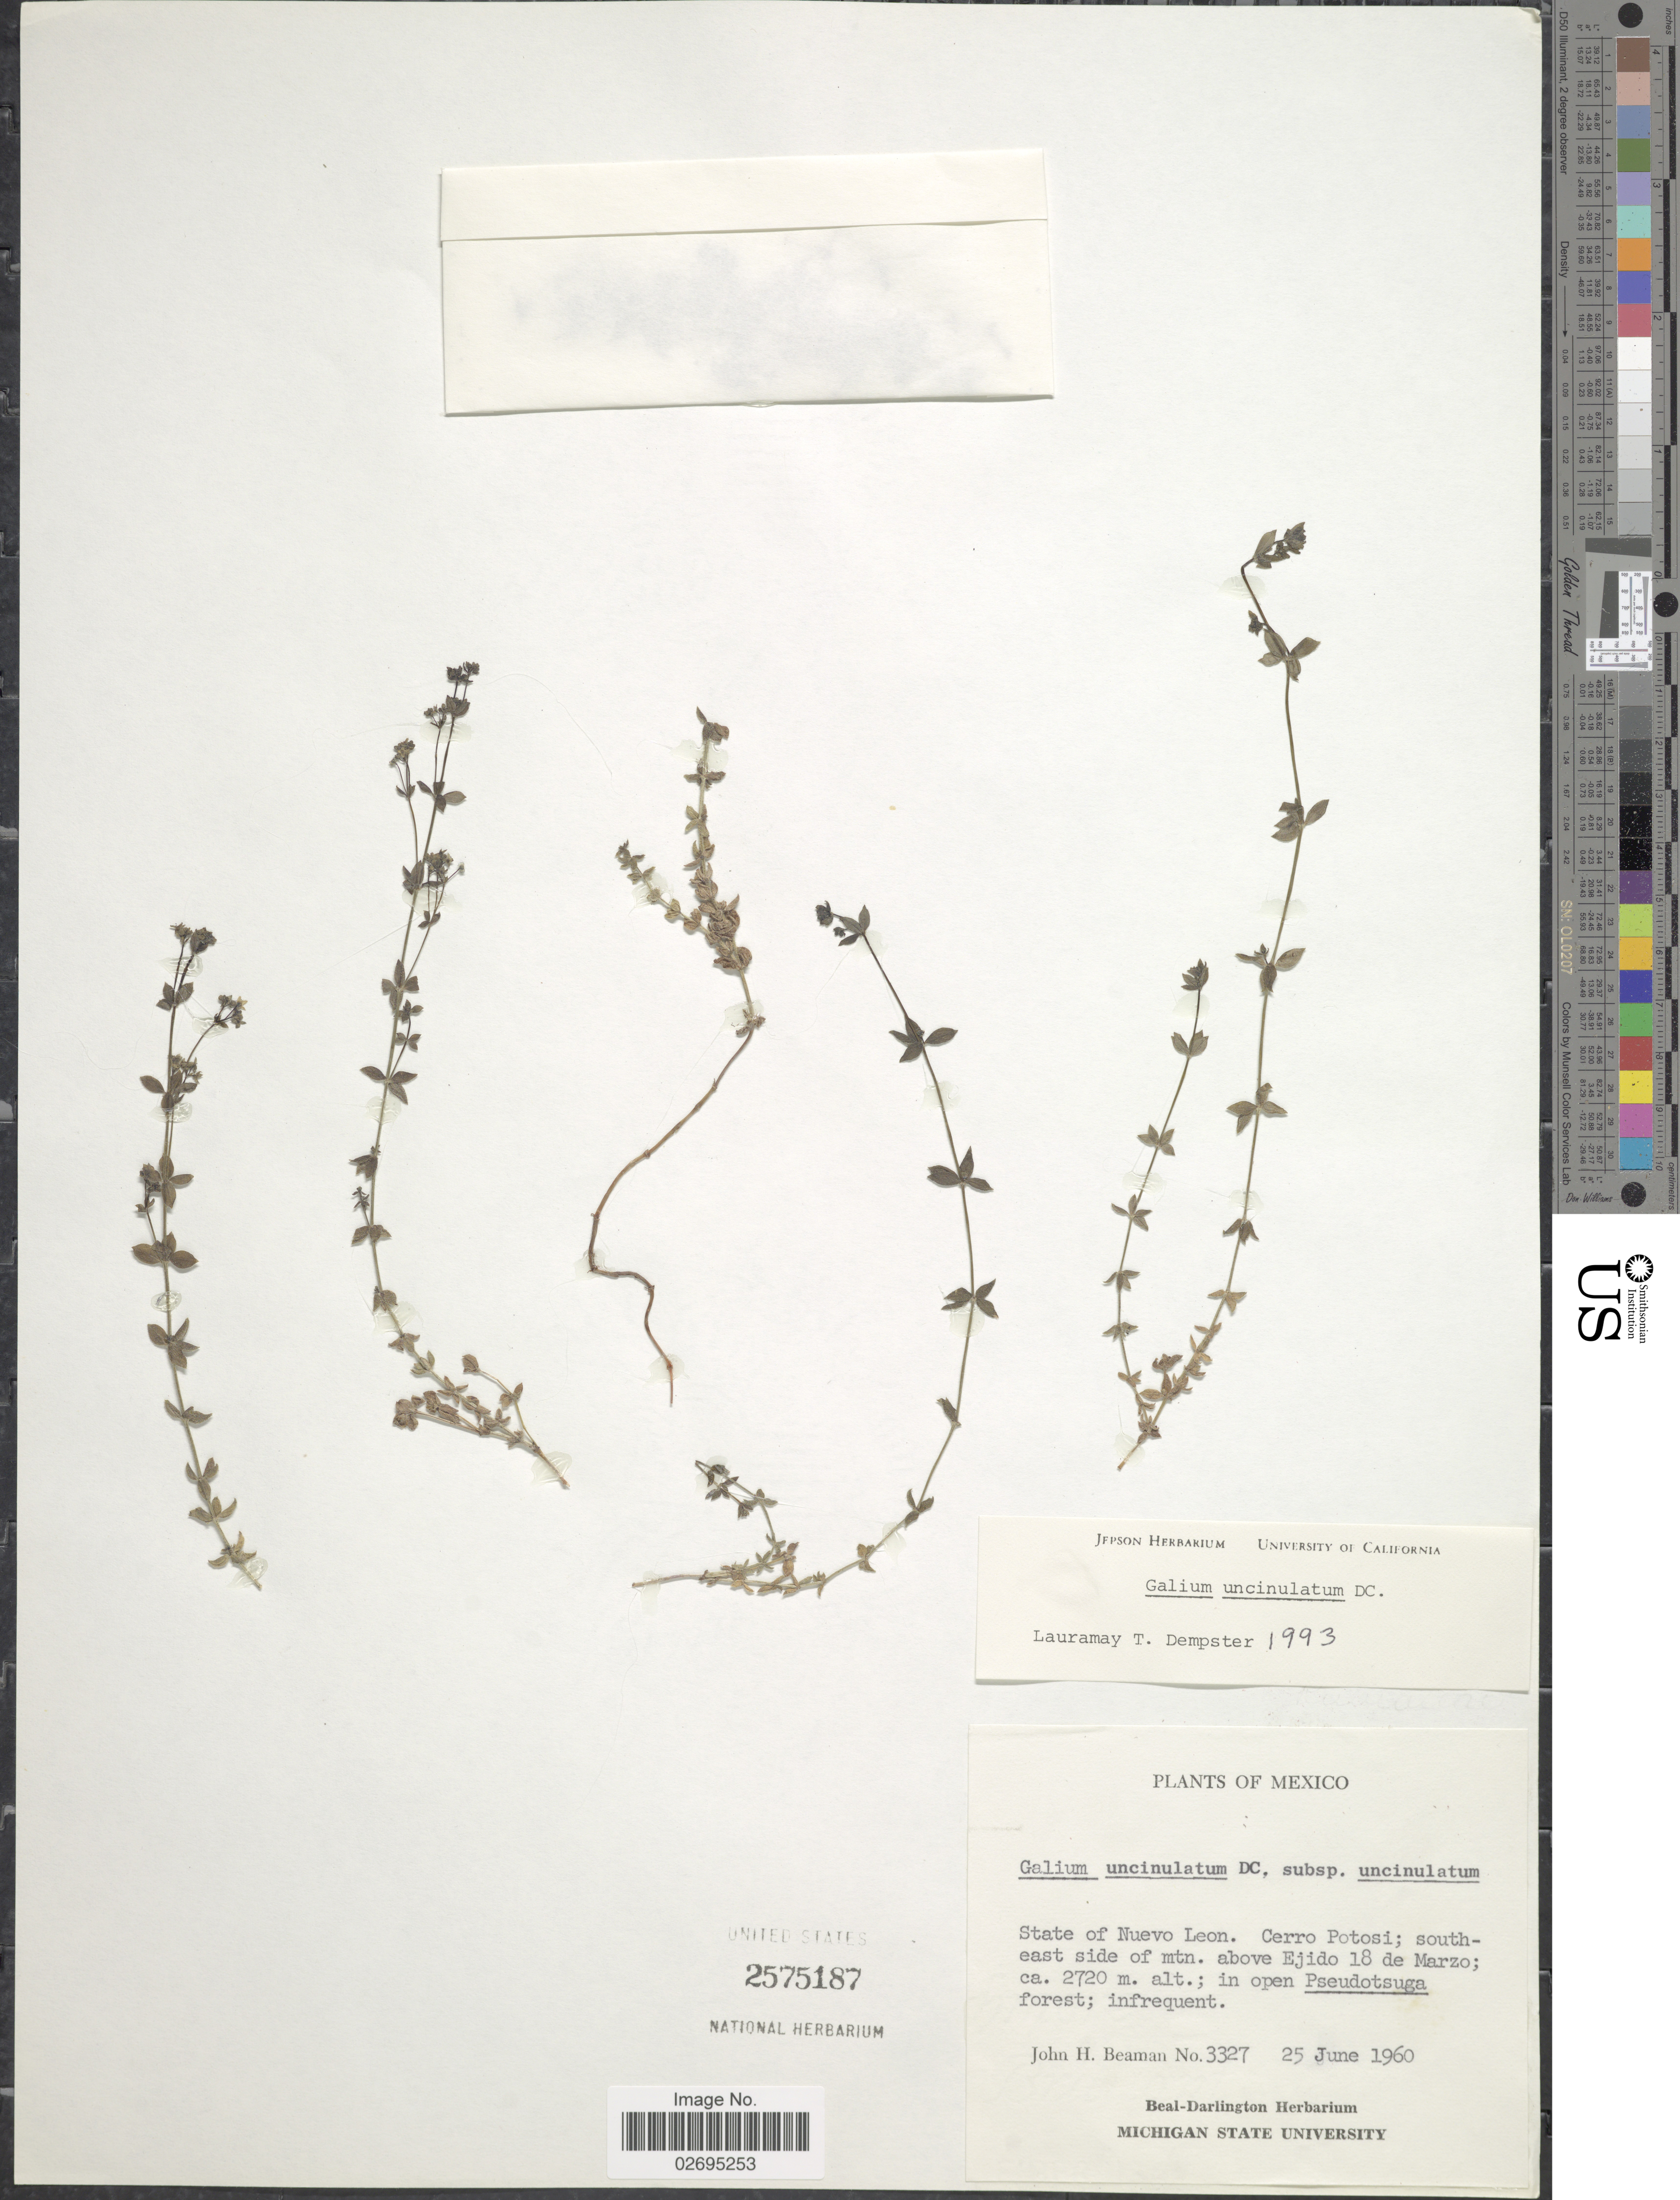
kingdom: Plantae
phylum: Tracheophyta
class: Magnoliopsida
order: Gentianales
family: Rubiaceae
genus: Galium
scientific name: Galium uncinulatum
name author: DC.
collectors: J. H. Beaman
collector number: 3327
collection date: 1960-06-25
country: Mexico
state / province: Nuevo León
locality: Cerro Potosi; southeast side of mtn. above Ejido 18 de Marzo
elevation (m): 2720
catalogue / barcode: US 2575187